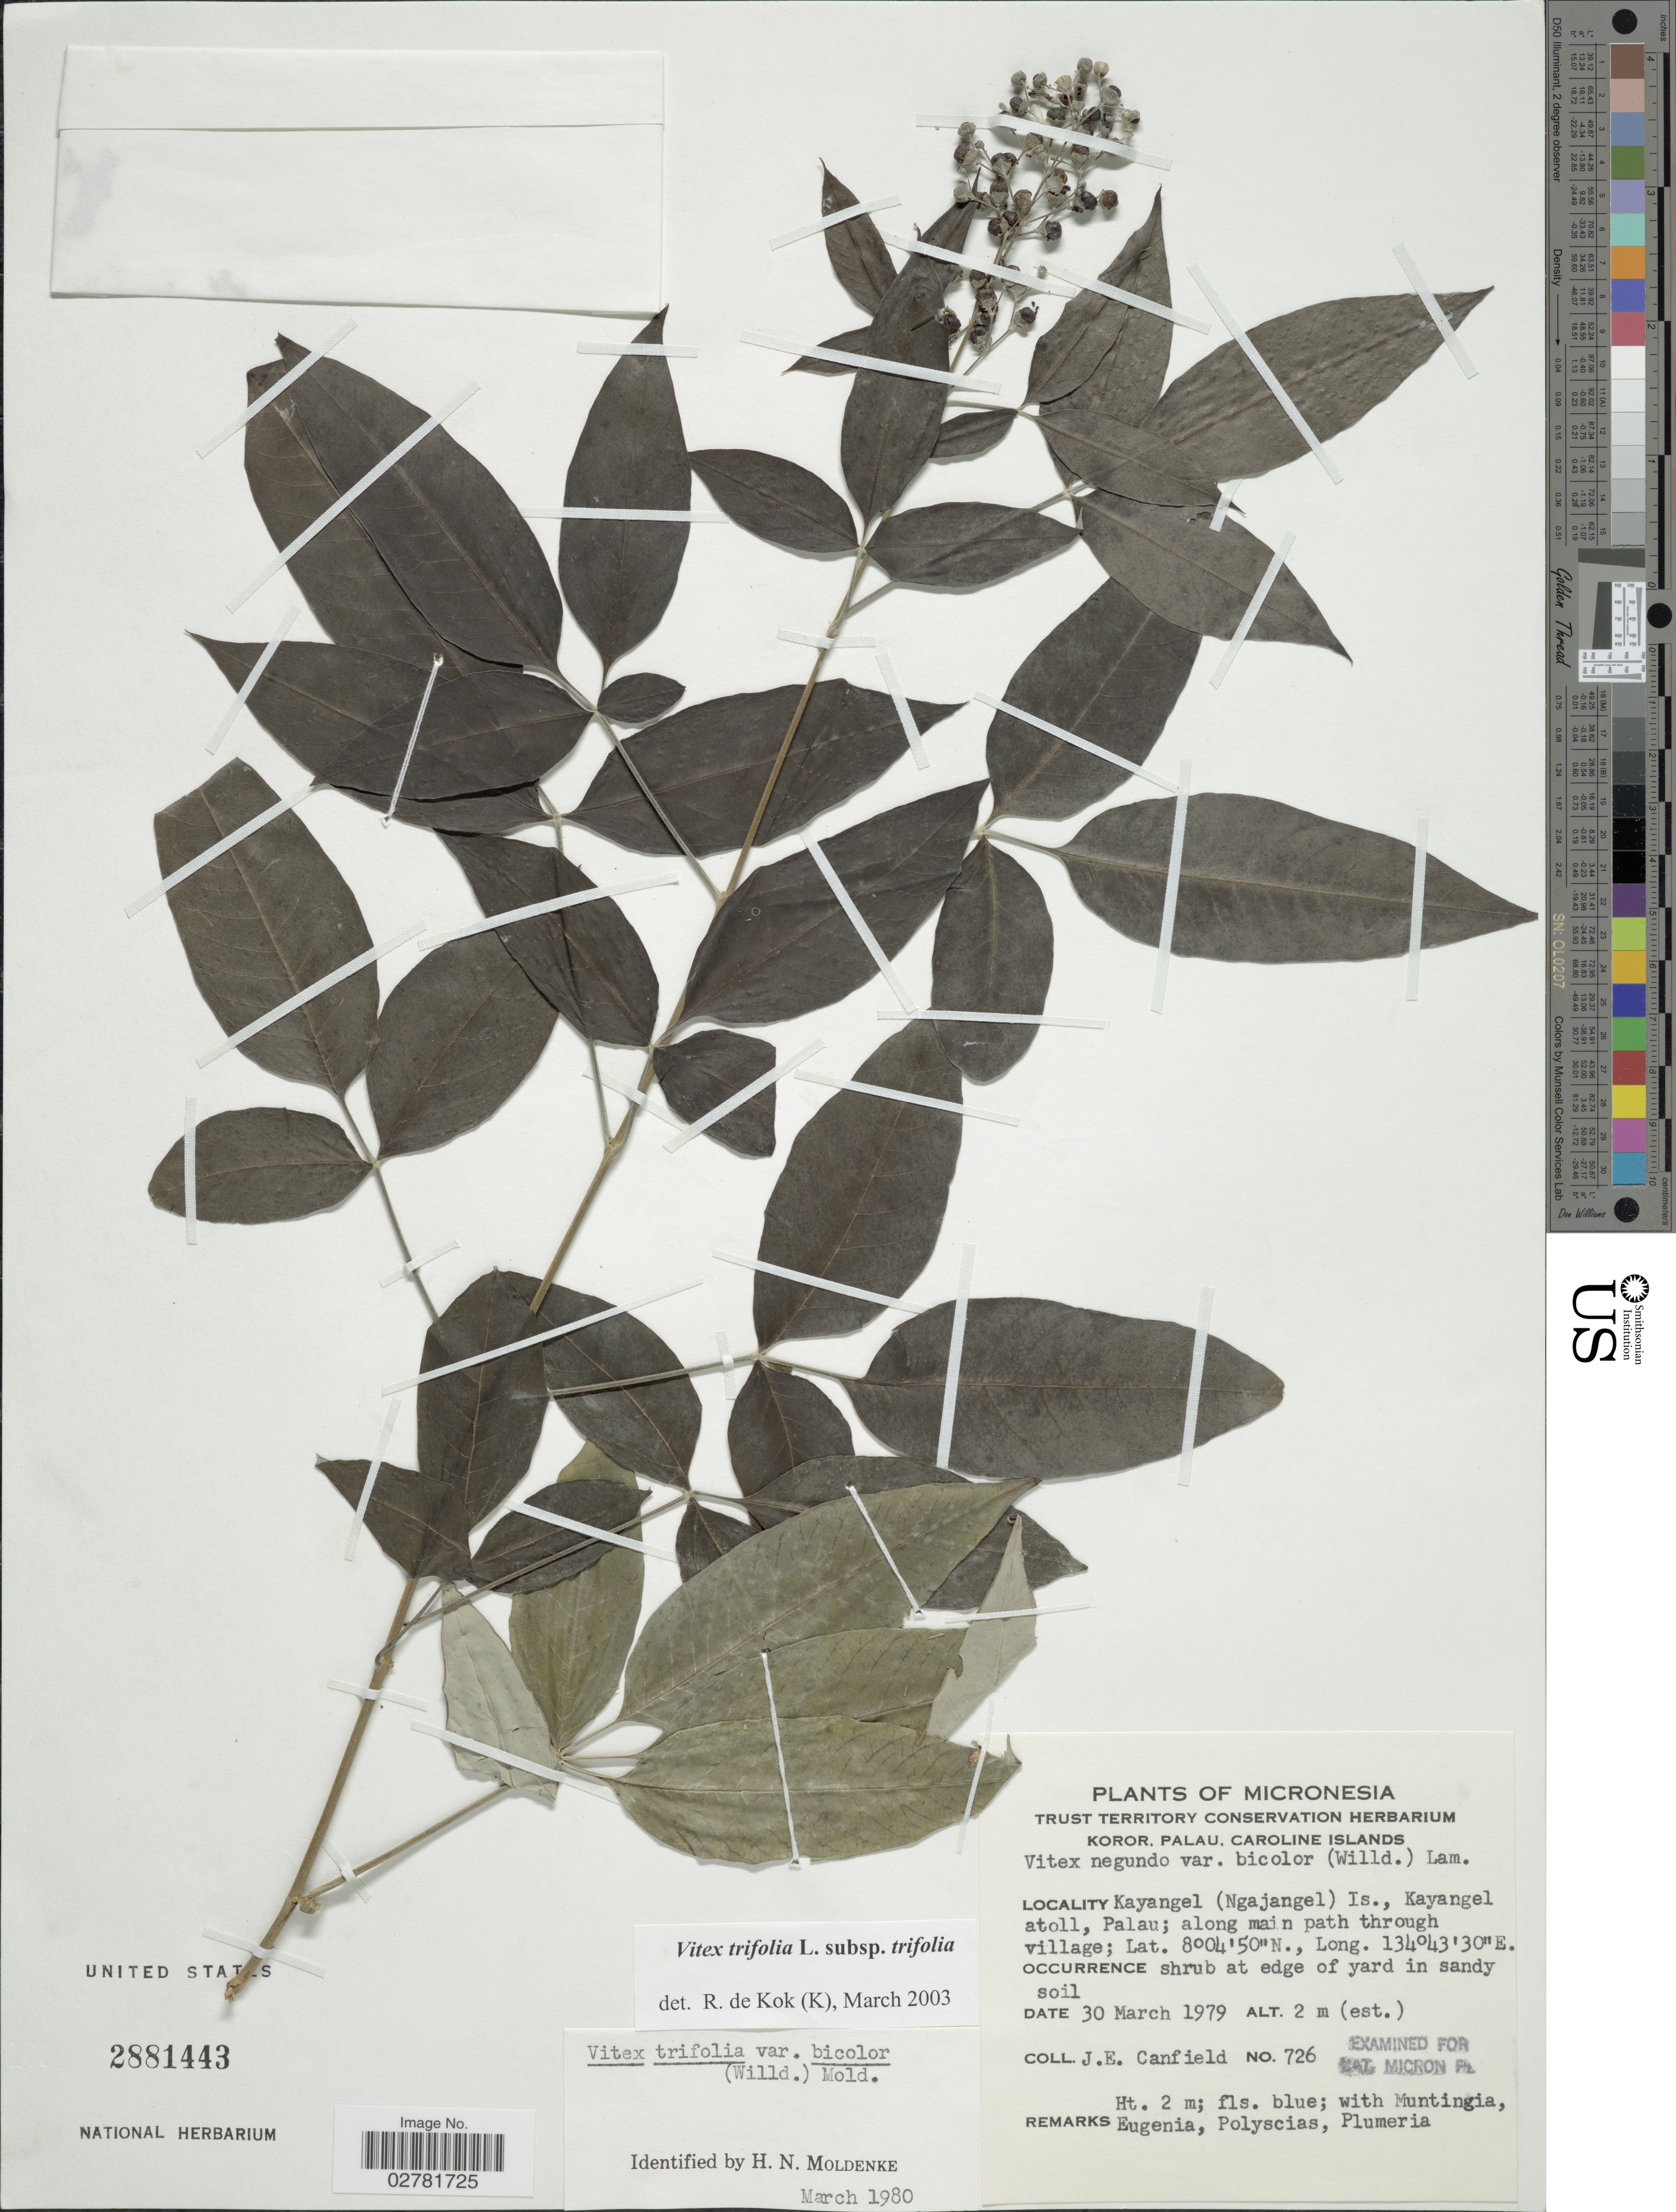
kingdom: Plantae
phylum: Tracheophyta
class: Magnoliopsida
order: Lamiales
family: Lamiaceae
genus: Vitex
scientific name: Vitex trifolia var. trifolia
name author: L.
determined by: Kok, R. de, (K)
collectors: J. E. Canfield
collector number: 726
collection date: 1979-03-30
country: Palau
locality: Micronesia. Kayangel (Ngajangel) Is., Kayangel atoll, Palau; along main path through village.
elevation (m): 2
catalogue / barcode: US 2881443